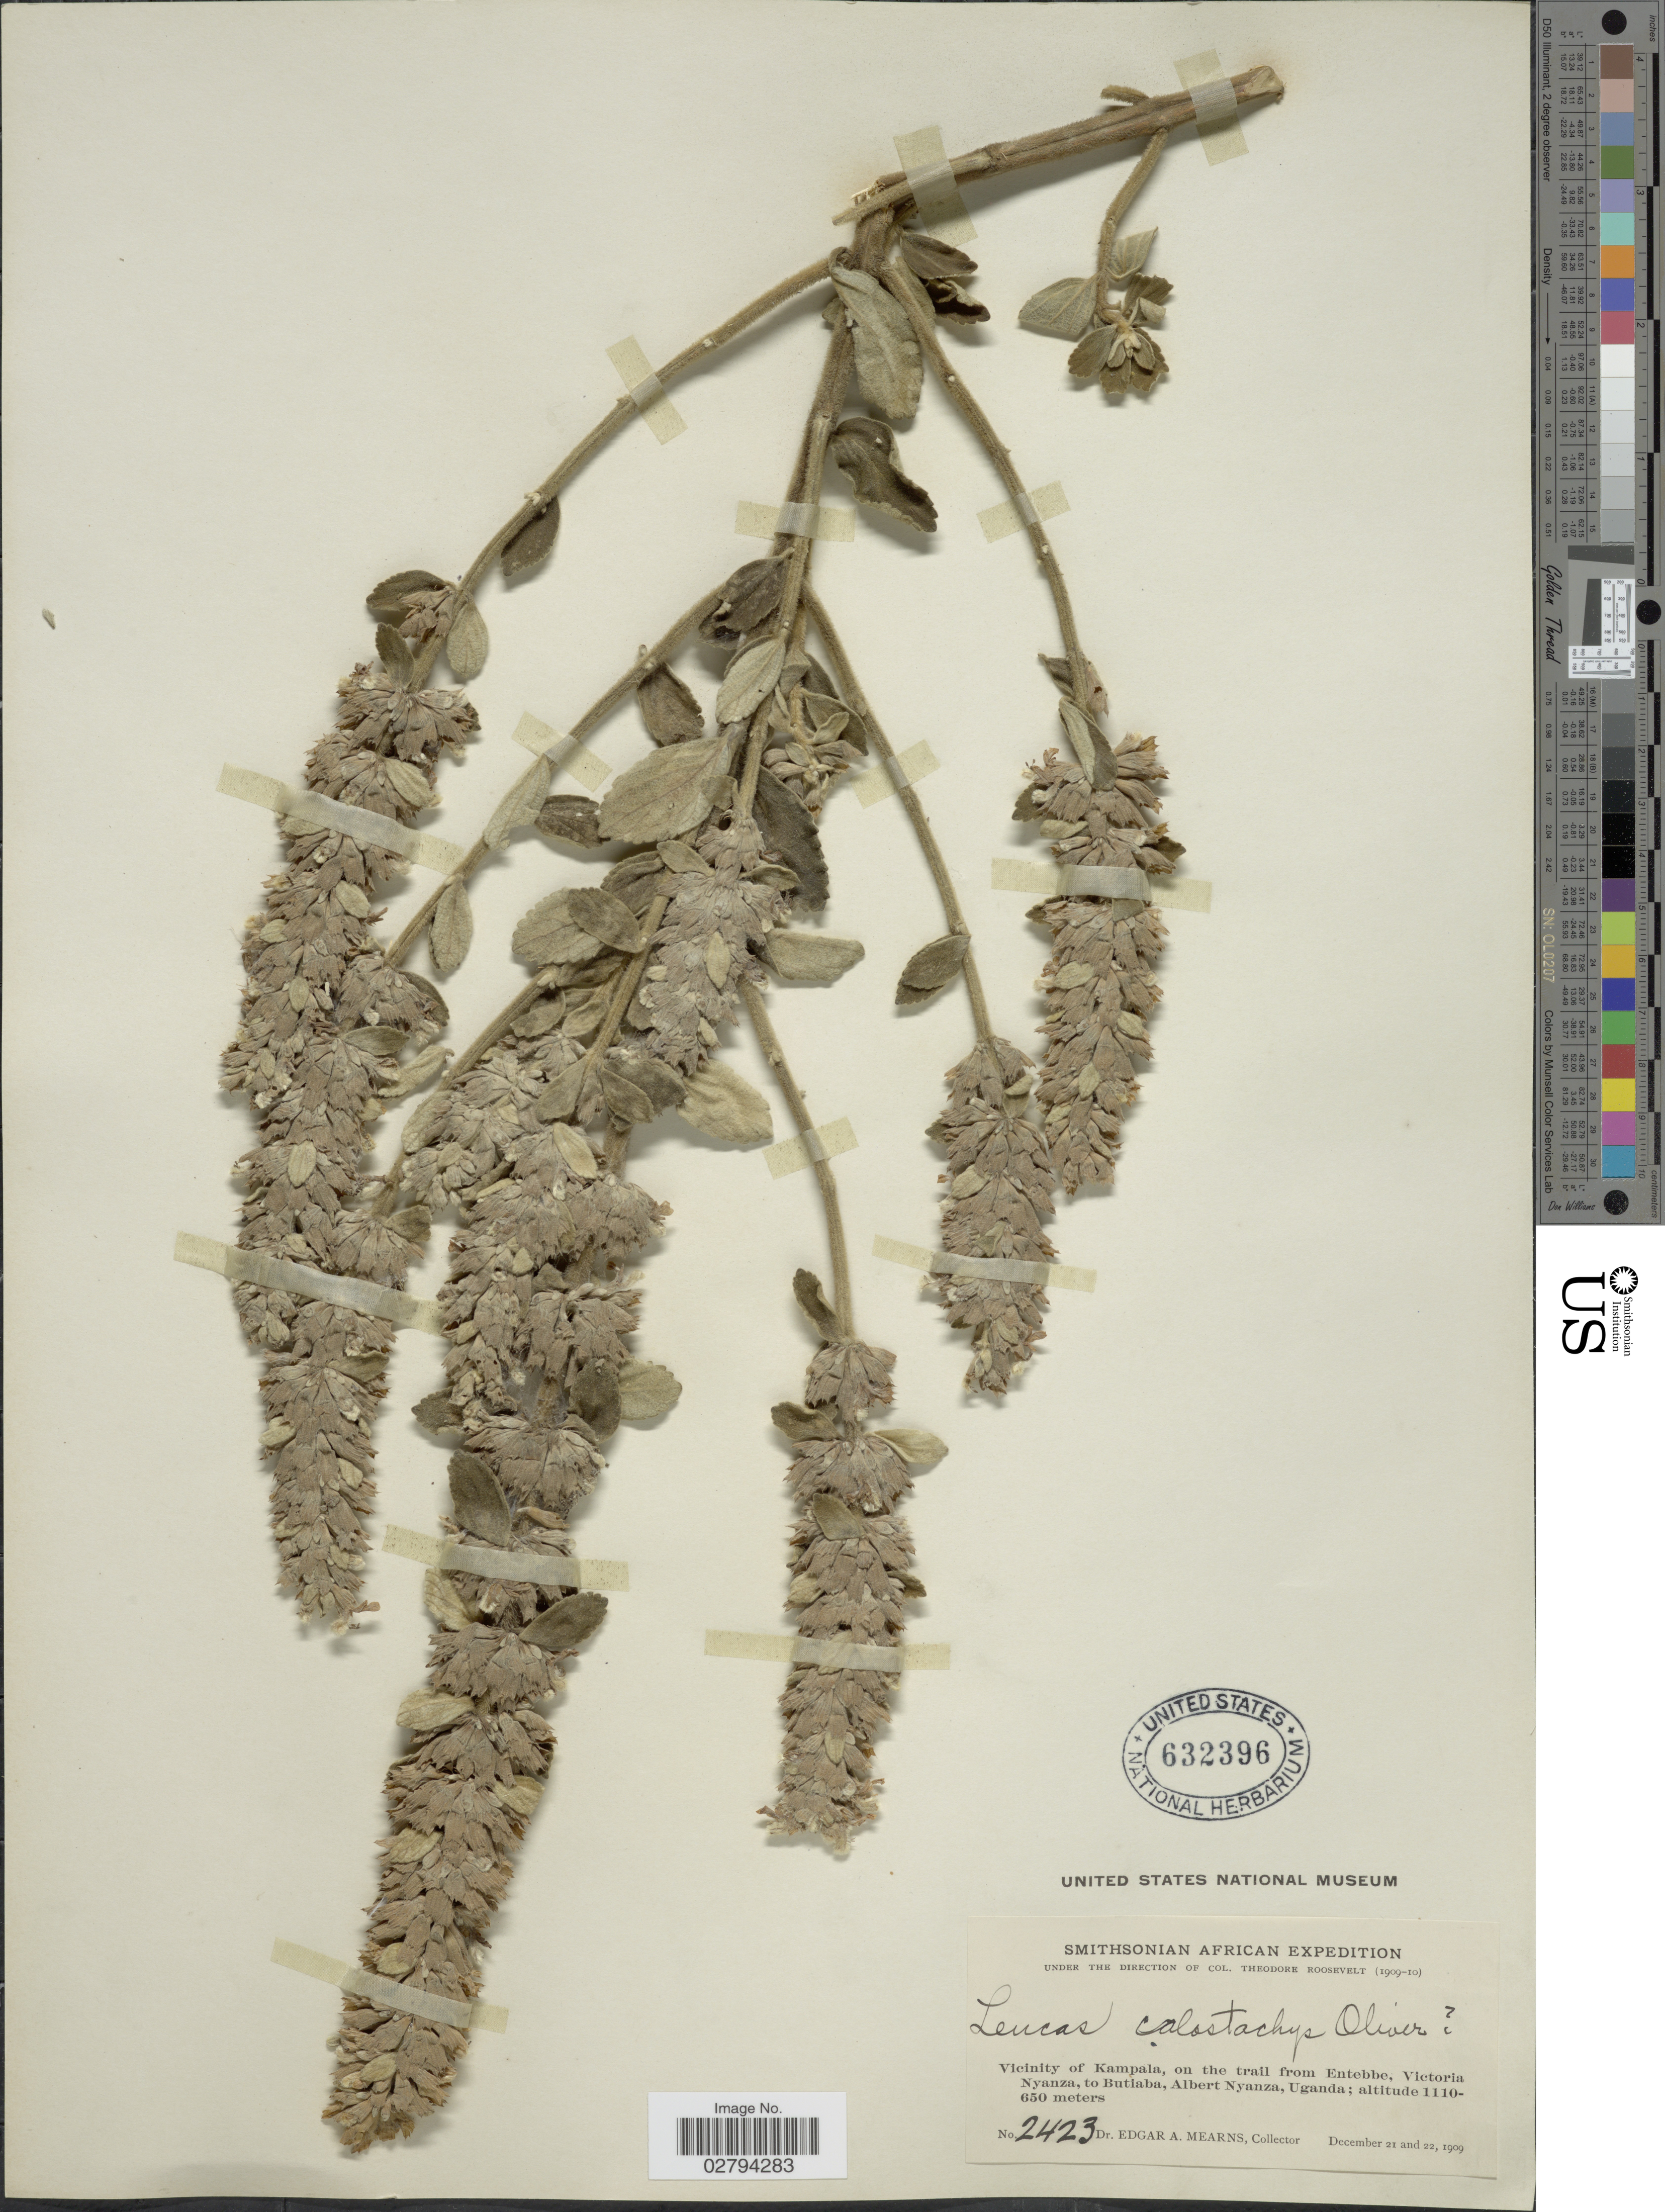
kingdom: Plantae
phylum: Tracheophyta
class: Magnoliopsida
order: Lamiales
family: Lamiaceae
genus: Leucas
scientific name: Leucas calostachys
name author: Oliv.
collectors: E. A. Mearns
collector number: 2423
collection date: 1909-12-21/1909-12-22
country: Uganda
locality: Vicinity of Kampala, on the trail from Entebbe, Victoria Nyanza, to Butiaba, Albert Nyanza.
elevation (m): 650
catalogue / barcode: US 632396